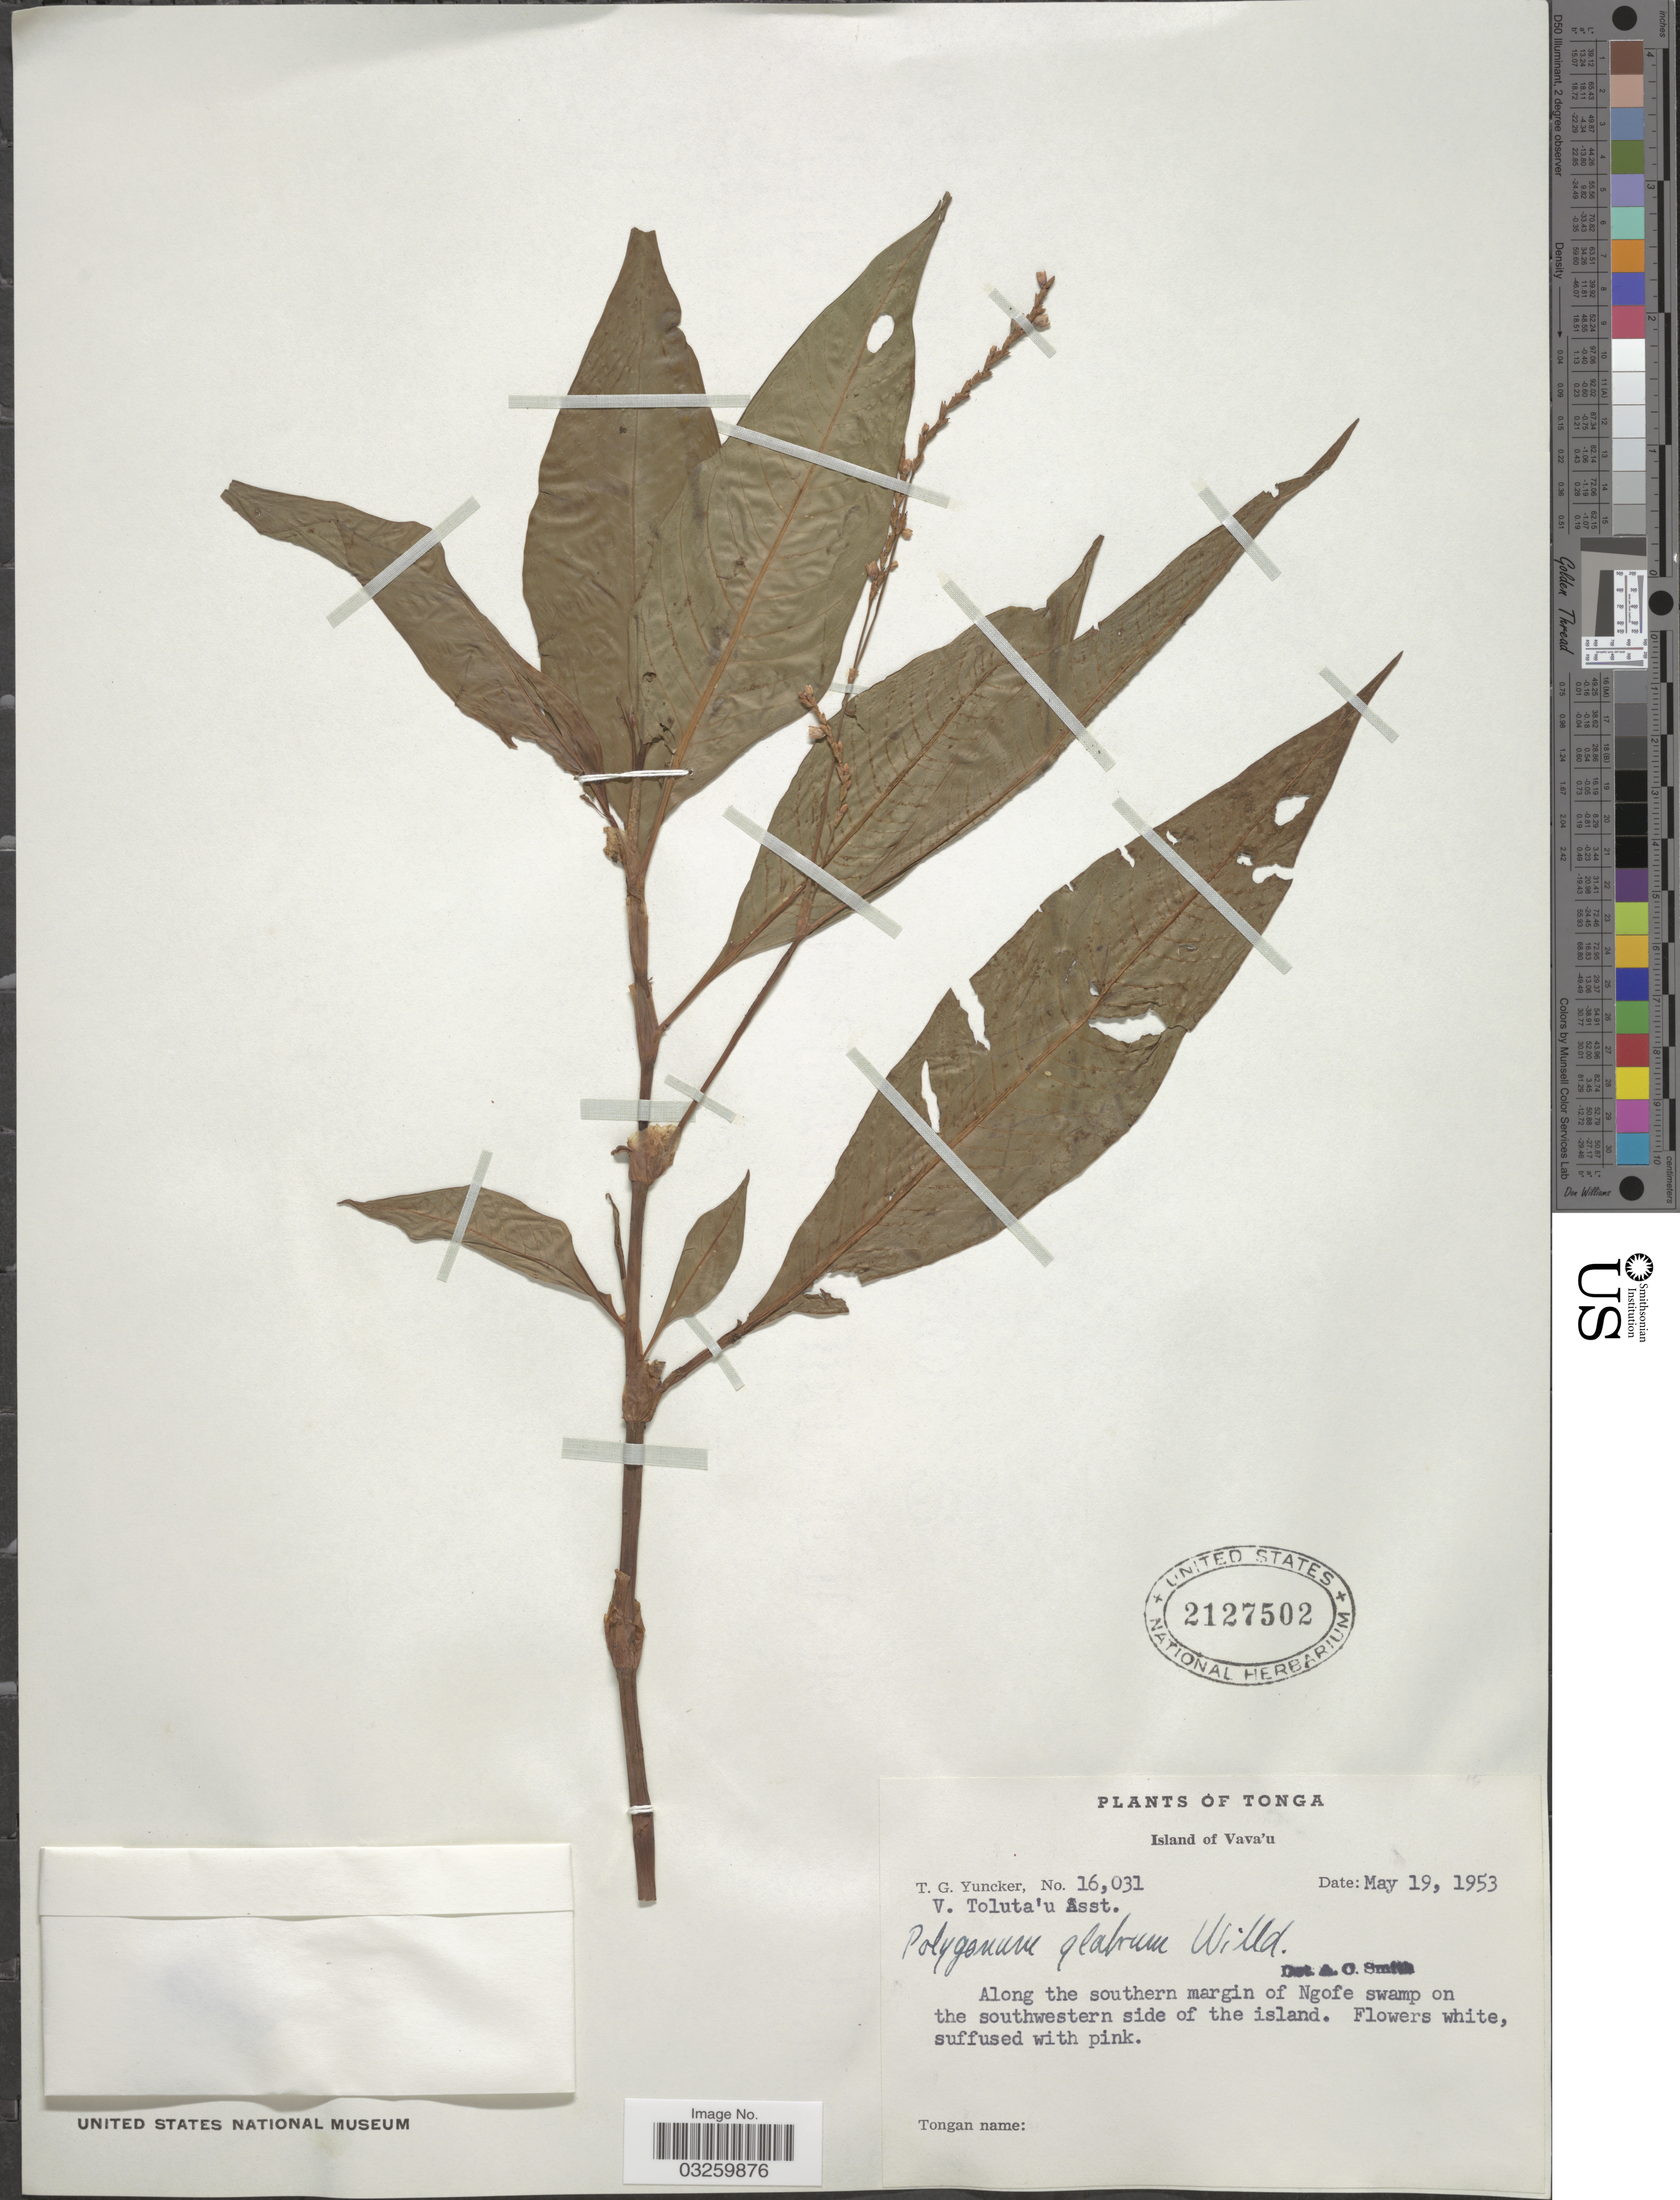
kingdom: Plantae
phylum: Tracheophyta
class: Magnoliopsida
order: Caryophyllales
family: Polygonaceae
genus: Persicaria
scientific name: Persicaria glabra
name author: (Willd.) M. Gómez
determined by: Wagner, W. L., (BOT), Smithsonian Institution - National Museum of Natural History (UNITED STATES)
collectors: T. G. Yuncker & V. Toluta'u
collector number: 16031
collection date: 1953-05-19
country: Tonga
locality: Island of Vava'u. Along the southern margin of Ngofe swamp on the southwestern side of the island.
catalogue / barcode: US 2127502